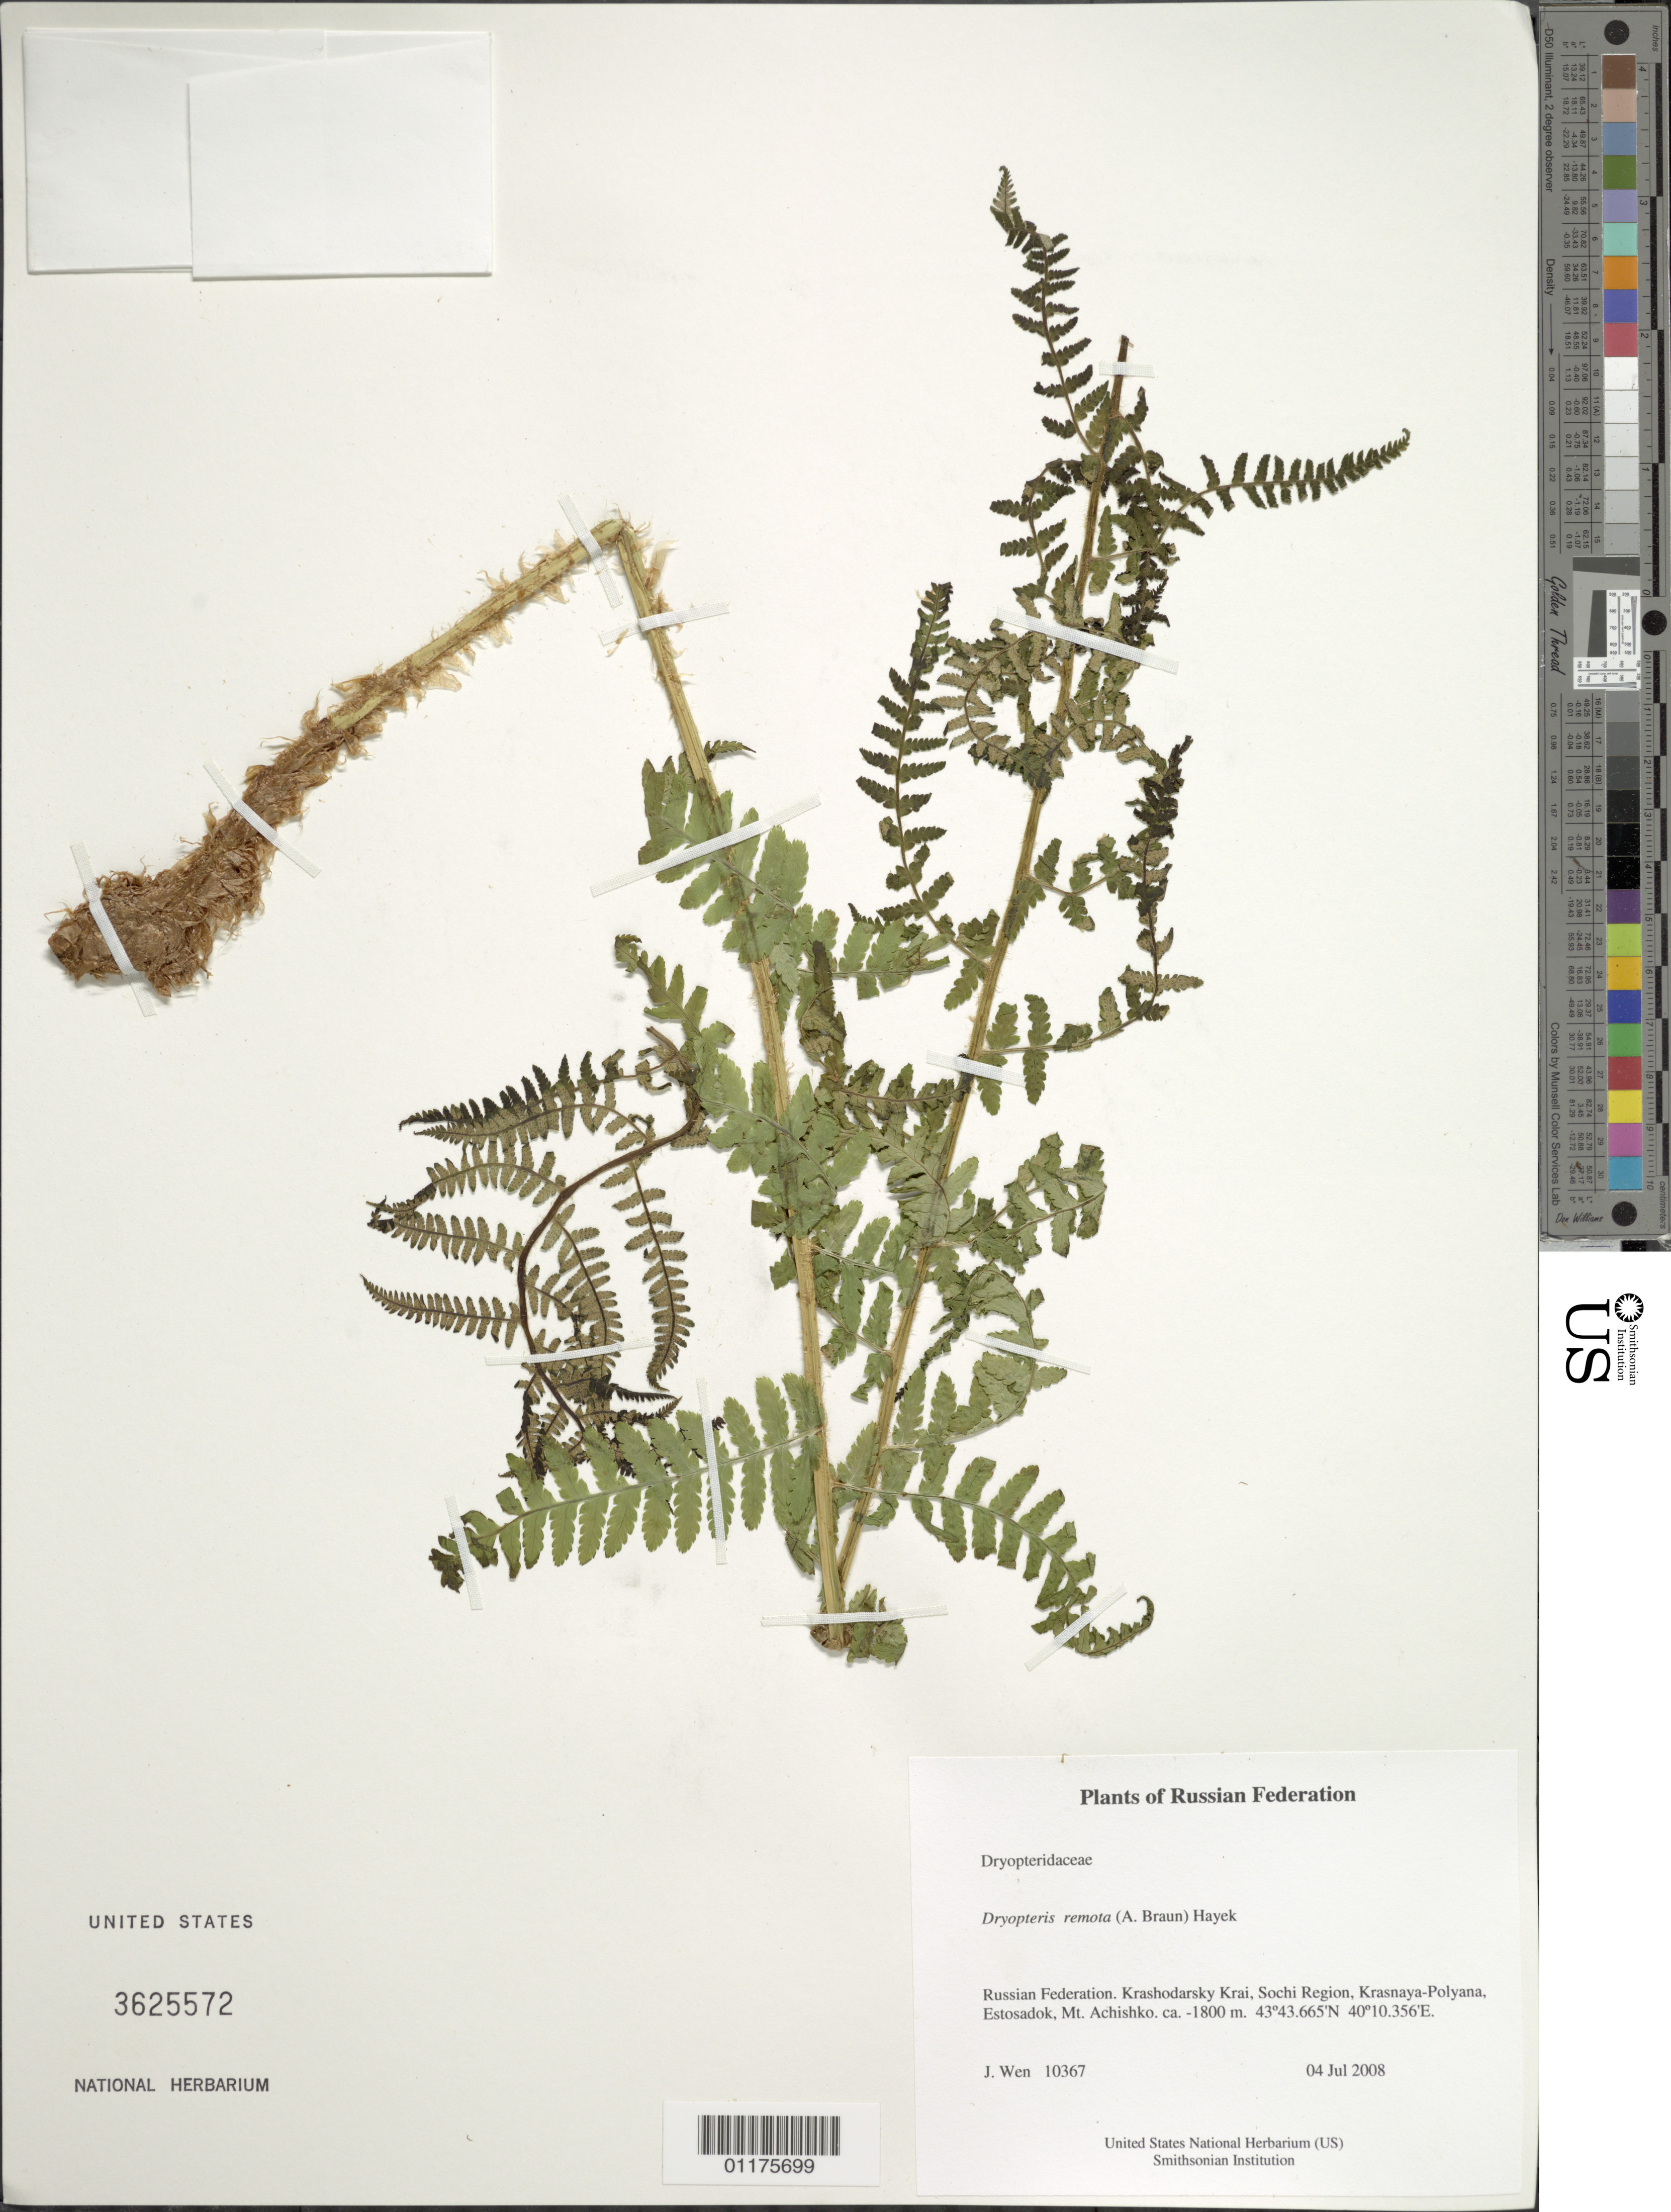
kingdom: Plantae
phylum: Tracheophyta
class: Polypodiopsida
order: Polypodiales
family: Dryopteridaceae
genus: Dryopteris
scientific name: Dryopteris remota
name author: (A. Braun) Hayek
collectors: J. Wen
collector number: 10367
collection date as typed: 04 Jul 2008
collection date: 2008-07-04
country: Russian Federation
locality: Krashodarsky Krai, Sochi Region, Krasnaya-Polyana, Estosadok, Mt. Achishko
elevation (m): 1800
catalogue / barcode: US 3625572